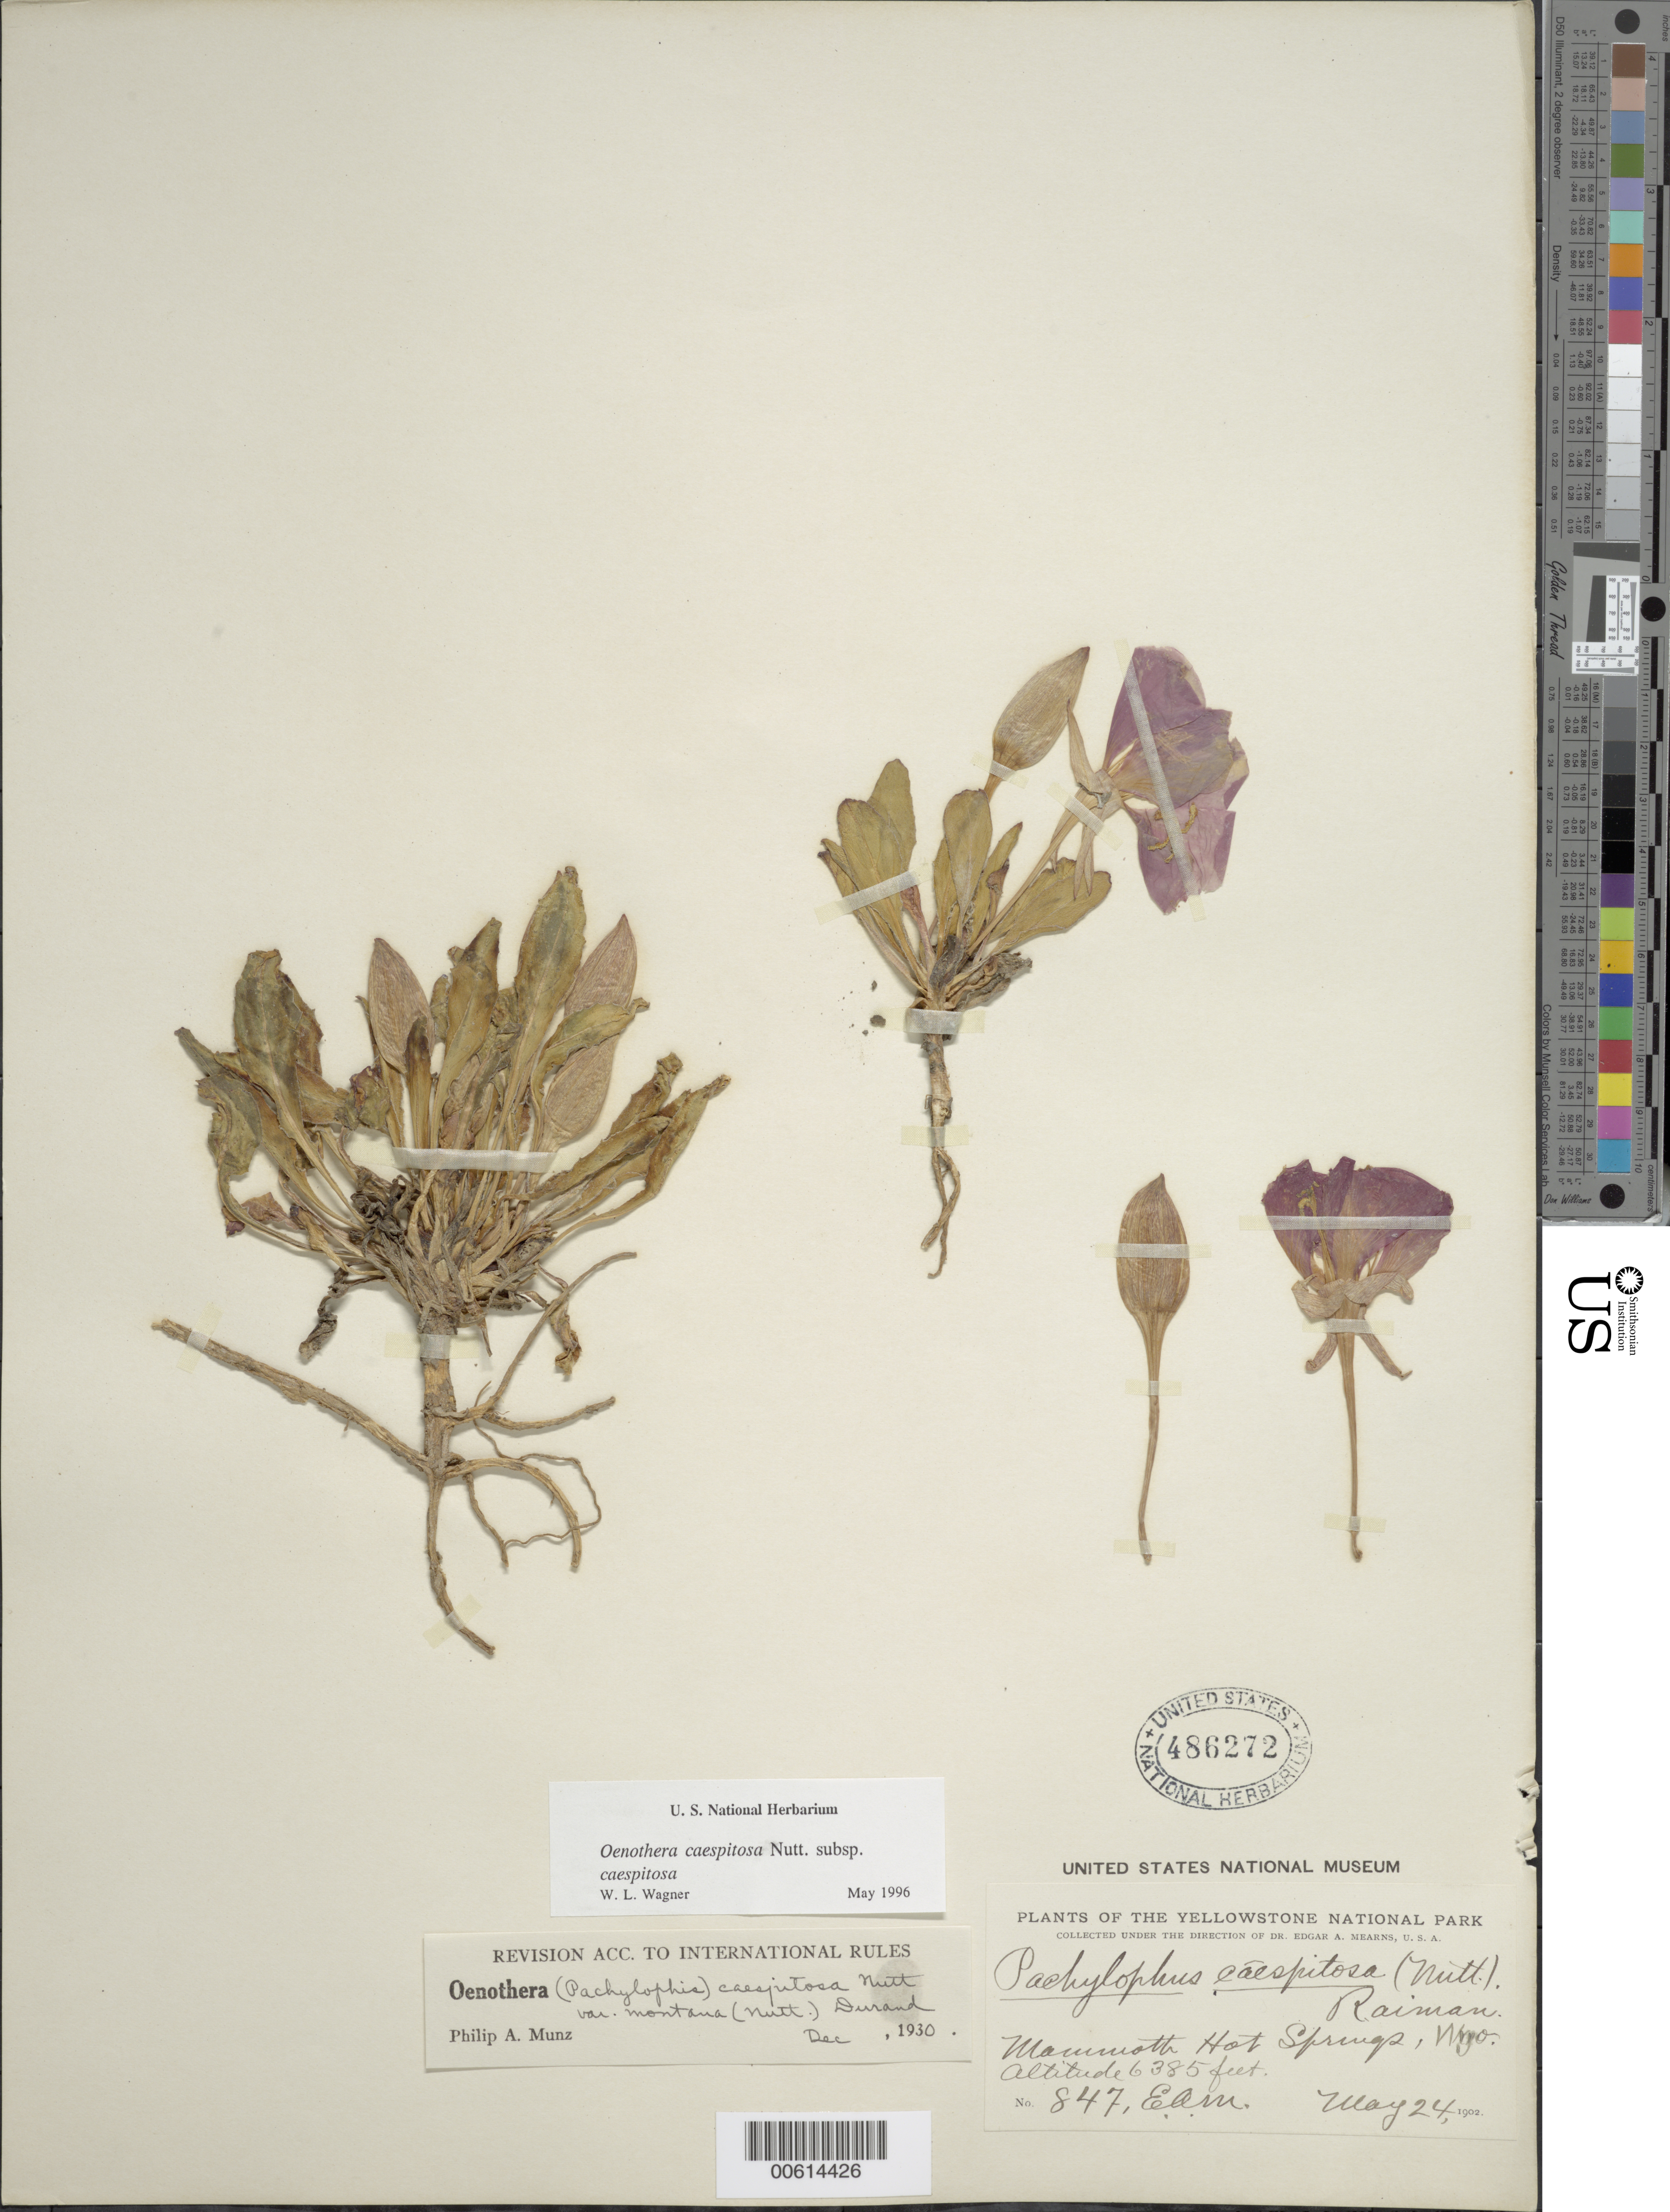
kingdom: Plantae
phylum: Tracheophyta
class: Magnoliopsida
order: Myrtales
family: Onagraceae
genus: Oenothera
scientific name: Oenothera cespitosa subsp. cespitosa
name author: Nutt.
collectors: E. A. Mearns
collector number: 847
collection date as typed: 24 May 1902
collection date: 1902-05-24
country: United States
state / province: Wyoming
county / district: Park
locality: Mammoth Hot Springs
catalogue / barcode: US 486272